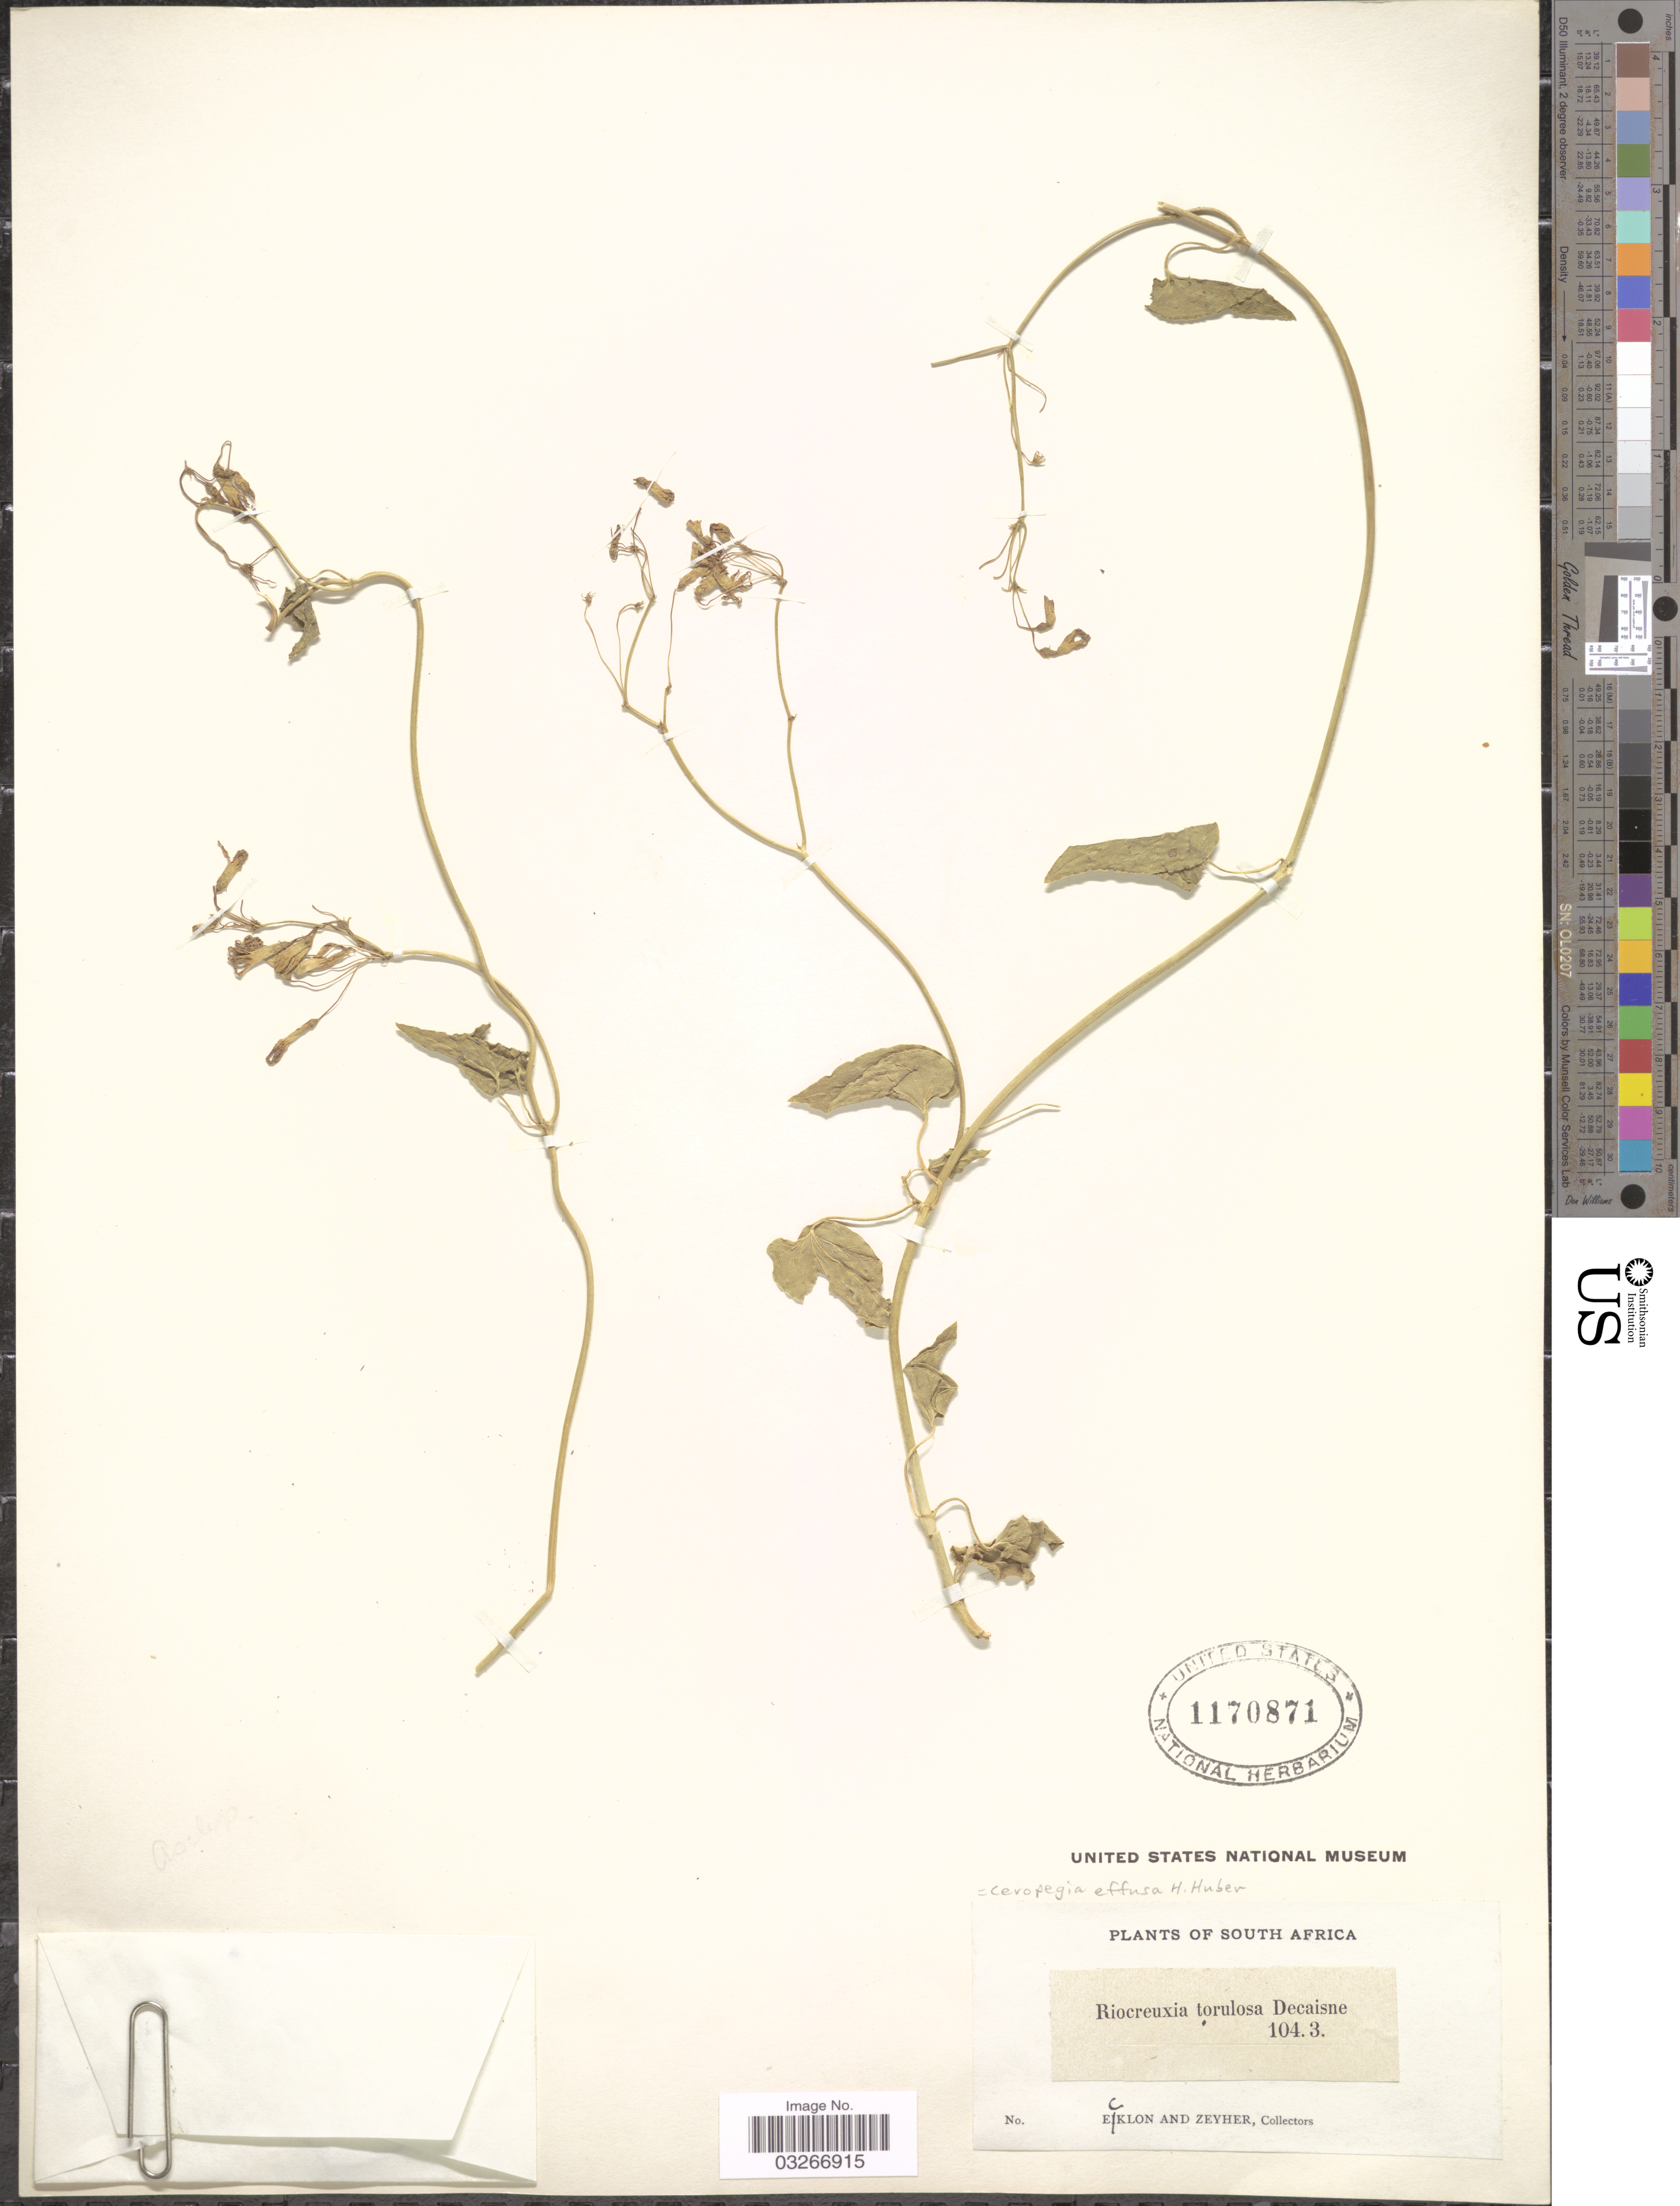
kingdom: Plantae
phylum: Tracheophyta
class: Magnoliopsida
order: Gentianales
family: Apocynaceae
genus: Ceropegia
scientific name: Ceropegia effusa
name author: Huber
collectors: -. Ecklon & -. Zeyher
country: South Africa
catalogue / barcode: US 1170871